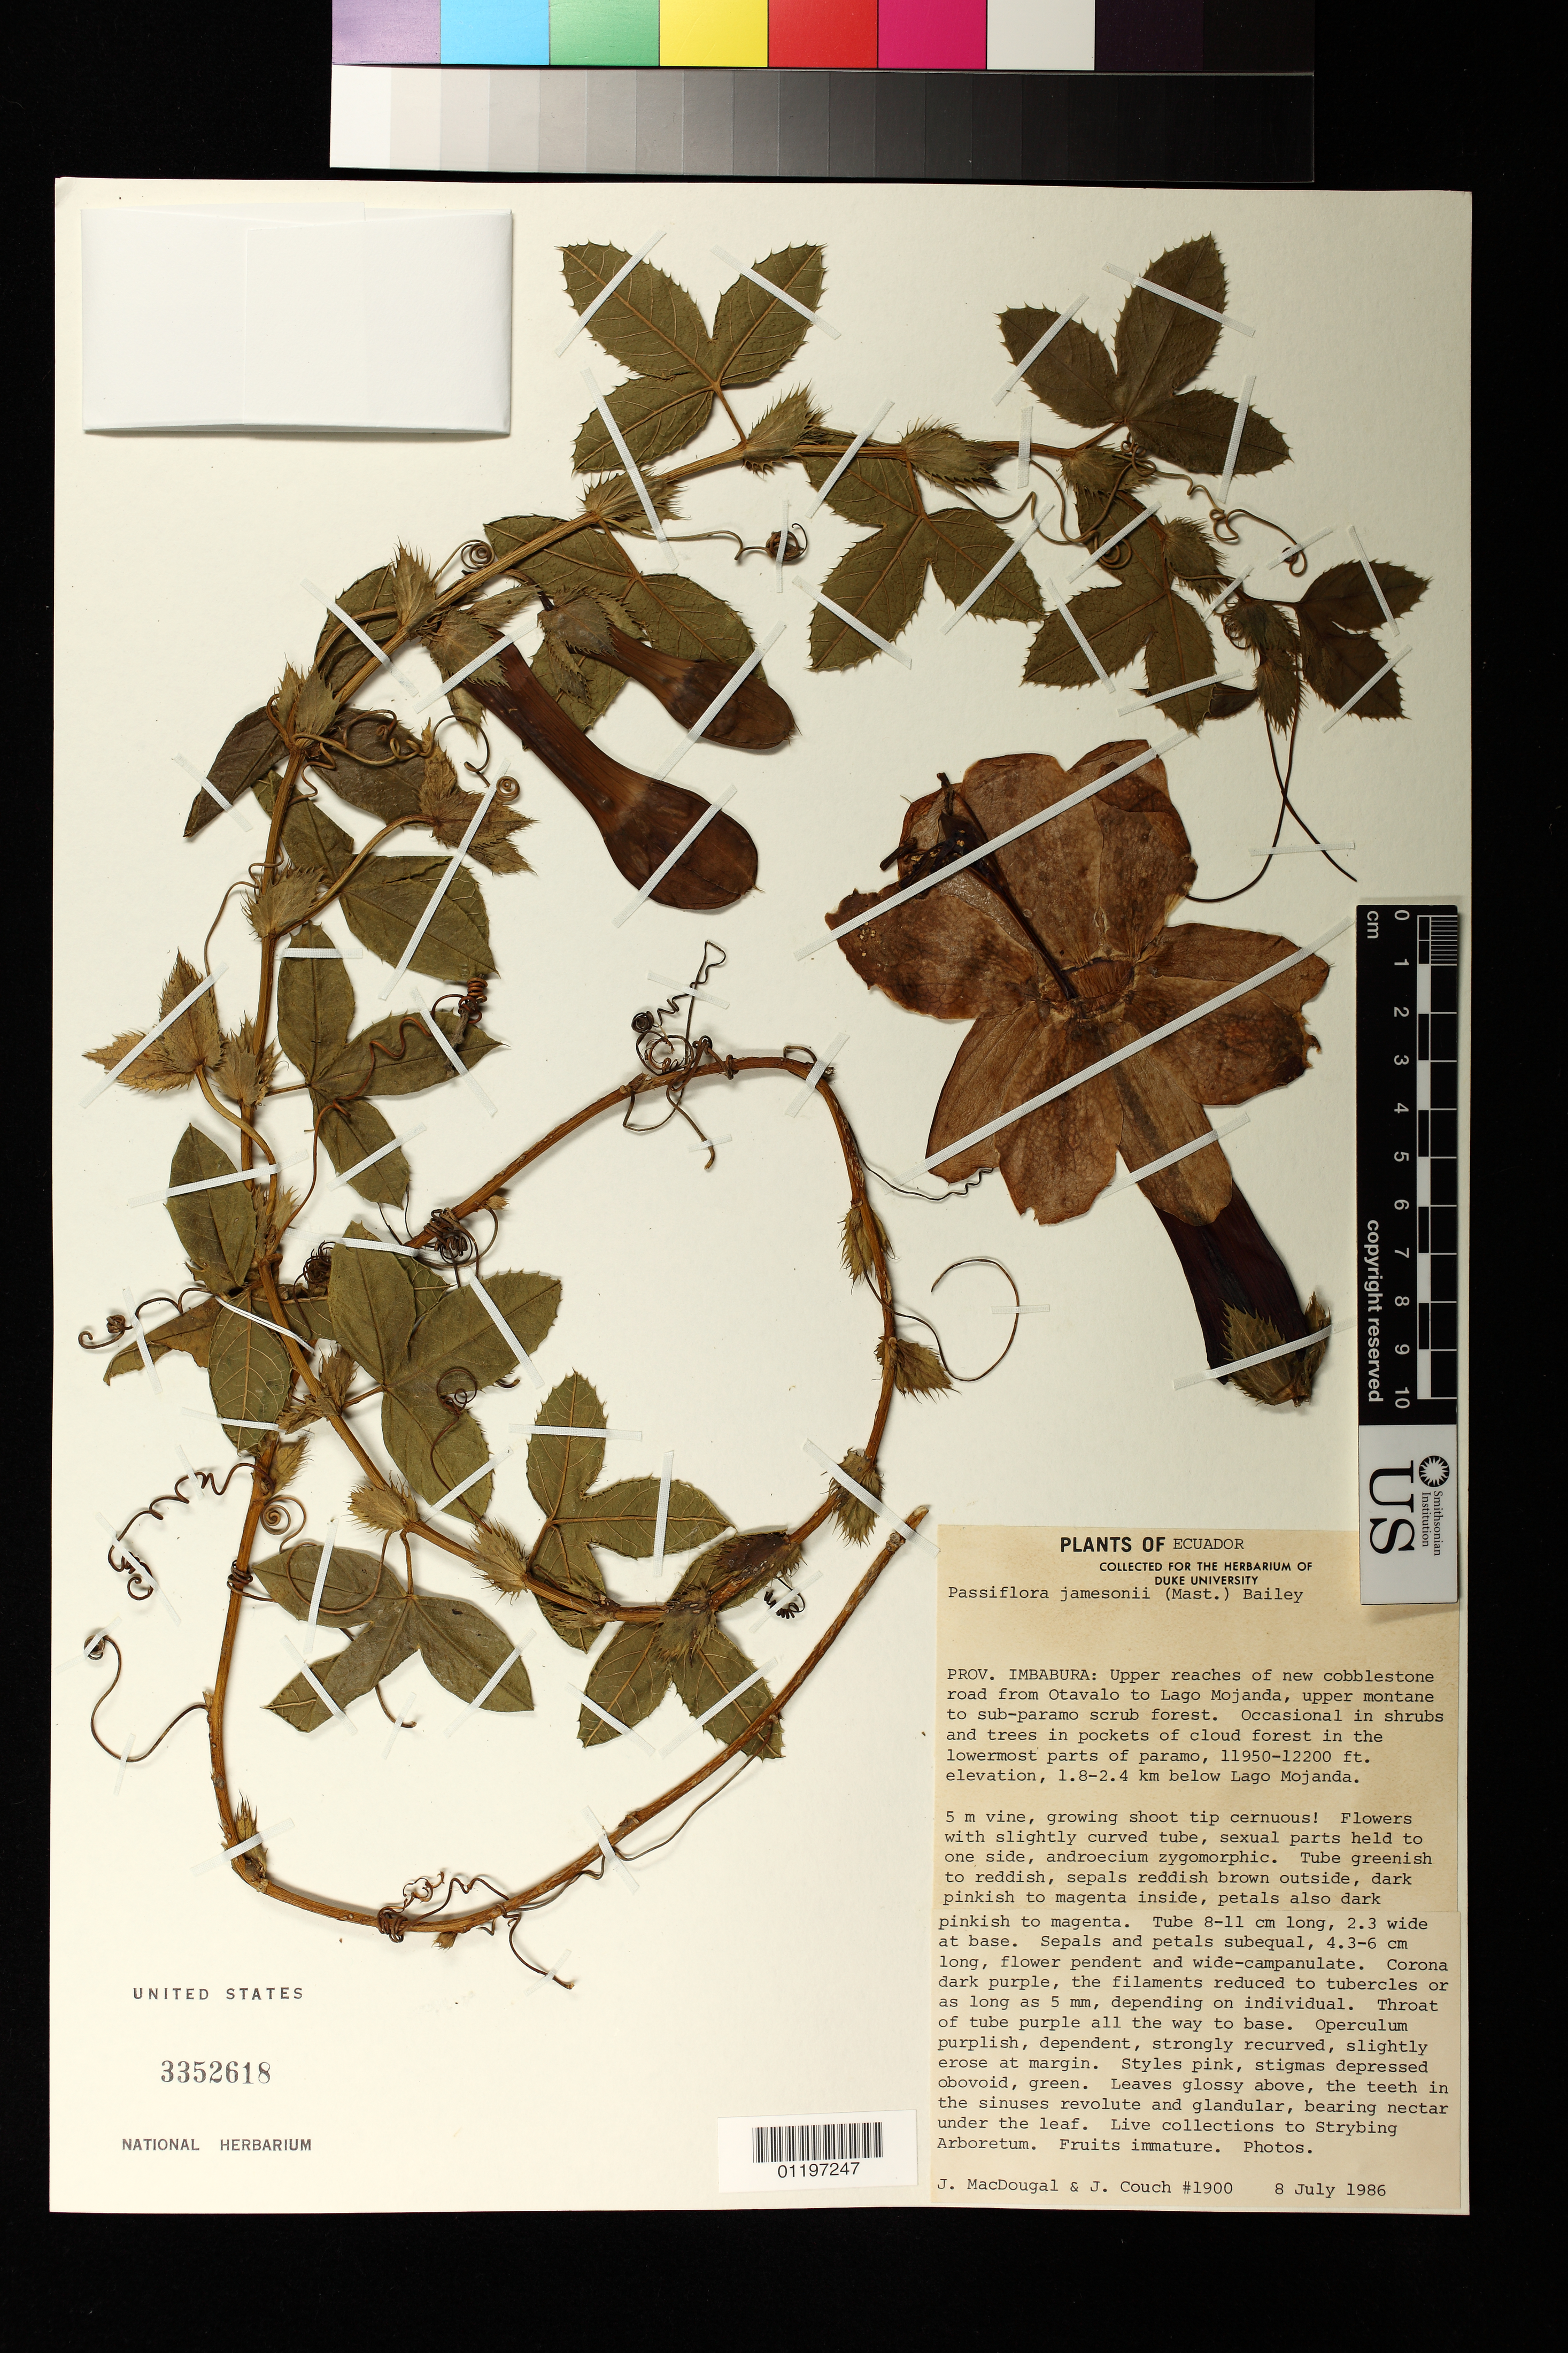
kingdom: Plantae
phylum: Tracheophyta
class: Magnoliopsida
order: Malpighiales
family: Passifloraceae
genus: Passiflora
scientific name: Passiflora jamesonii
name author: (Mast.) L.H. Bailey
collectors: J. M. MacDougal & J. Couch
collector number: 1900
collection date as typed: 07 Aug 1986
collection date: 1986-08-07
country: Ecuador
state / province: Imbabura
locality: PROV. IMBABURA: Upper reaches of new cobblestone road from Otavalo to Lago Mojanda, upper montane to sub-paramo scrub forest, Occasional in shrubs and trees in pockets of cloud forest in the lowermost parts of paramo. 1.8-2.4 km below Lago Mojanda.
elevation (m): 3642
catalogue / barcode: US 3352618